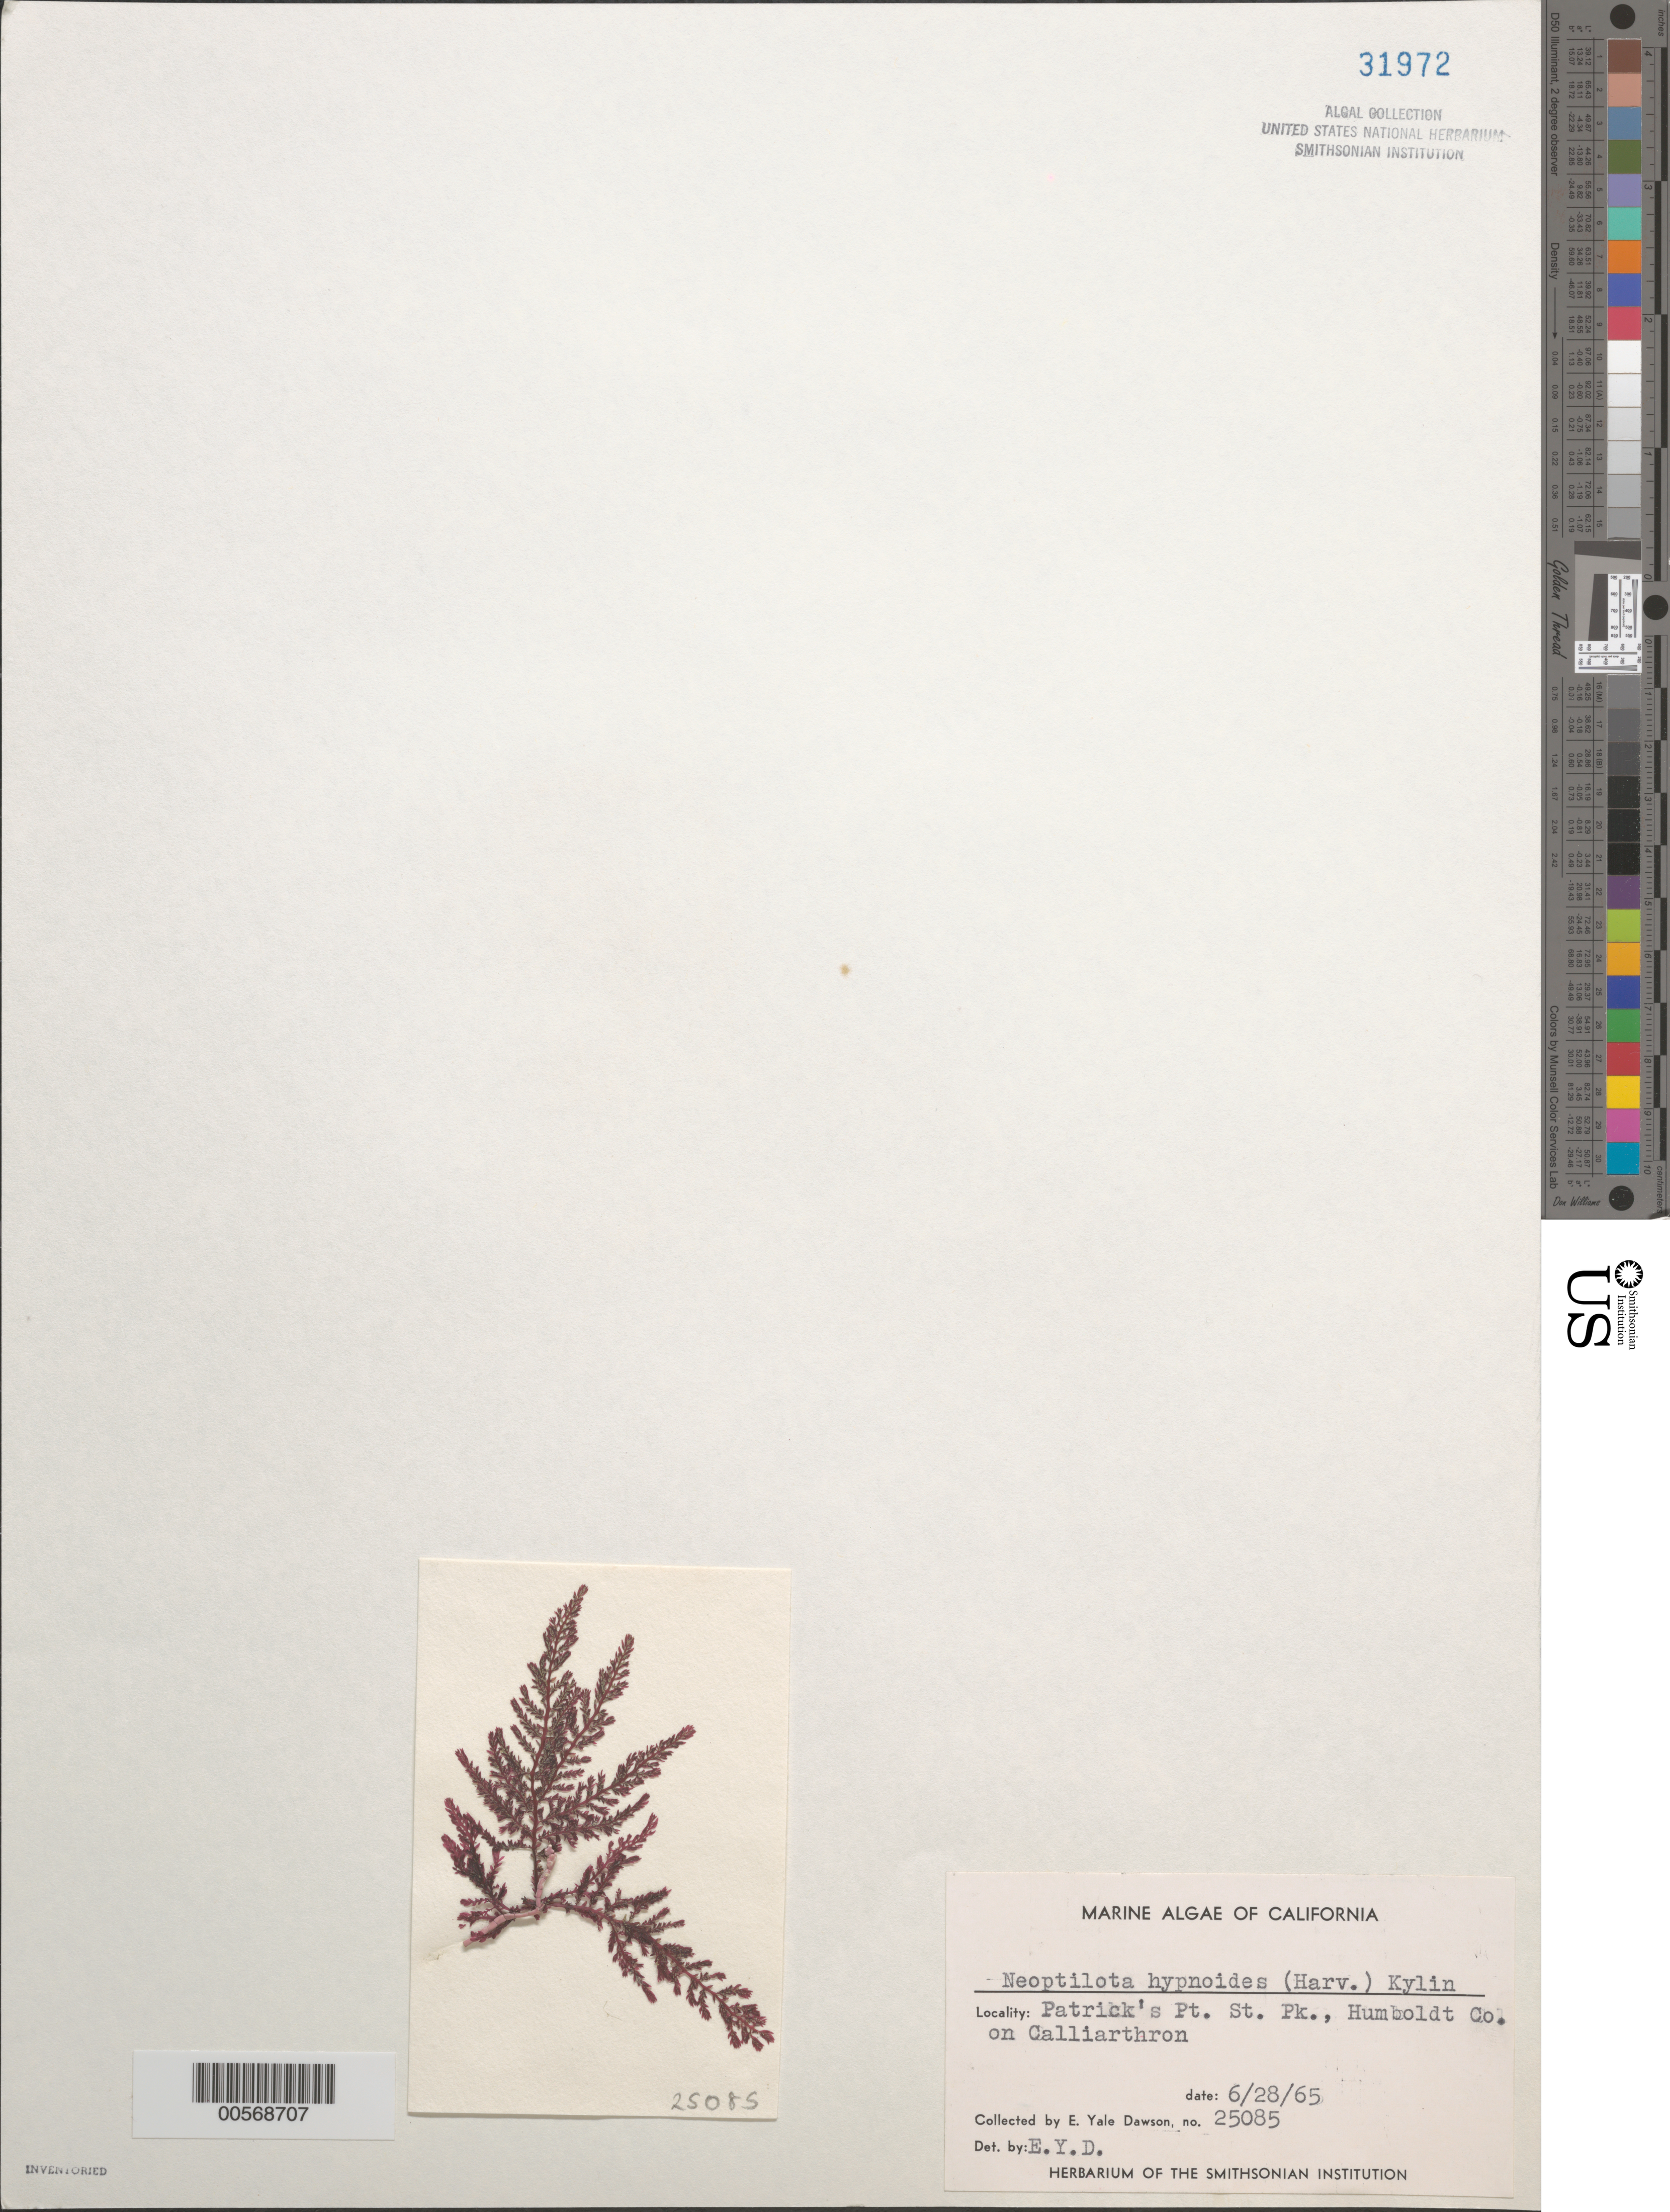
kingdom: Plantae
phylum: Rhodophyta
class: Florideophyceae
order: Ceramiales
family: Wrangeliaceae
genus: Ptilota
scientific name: Ptilota hypnoides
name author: Harv. in Hook. & Arn.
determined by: Algae name updating Project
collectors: E. Y. Dawson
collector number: EYD 25085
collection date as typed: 28 Jun 1965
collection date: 1965-06-28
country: United States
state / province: California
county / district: Humboldt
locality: Patrick's Point State Park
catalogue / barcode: US 31972